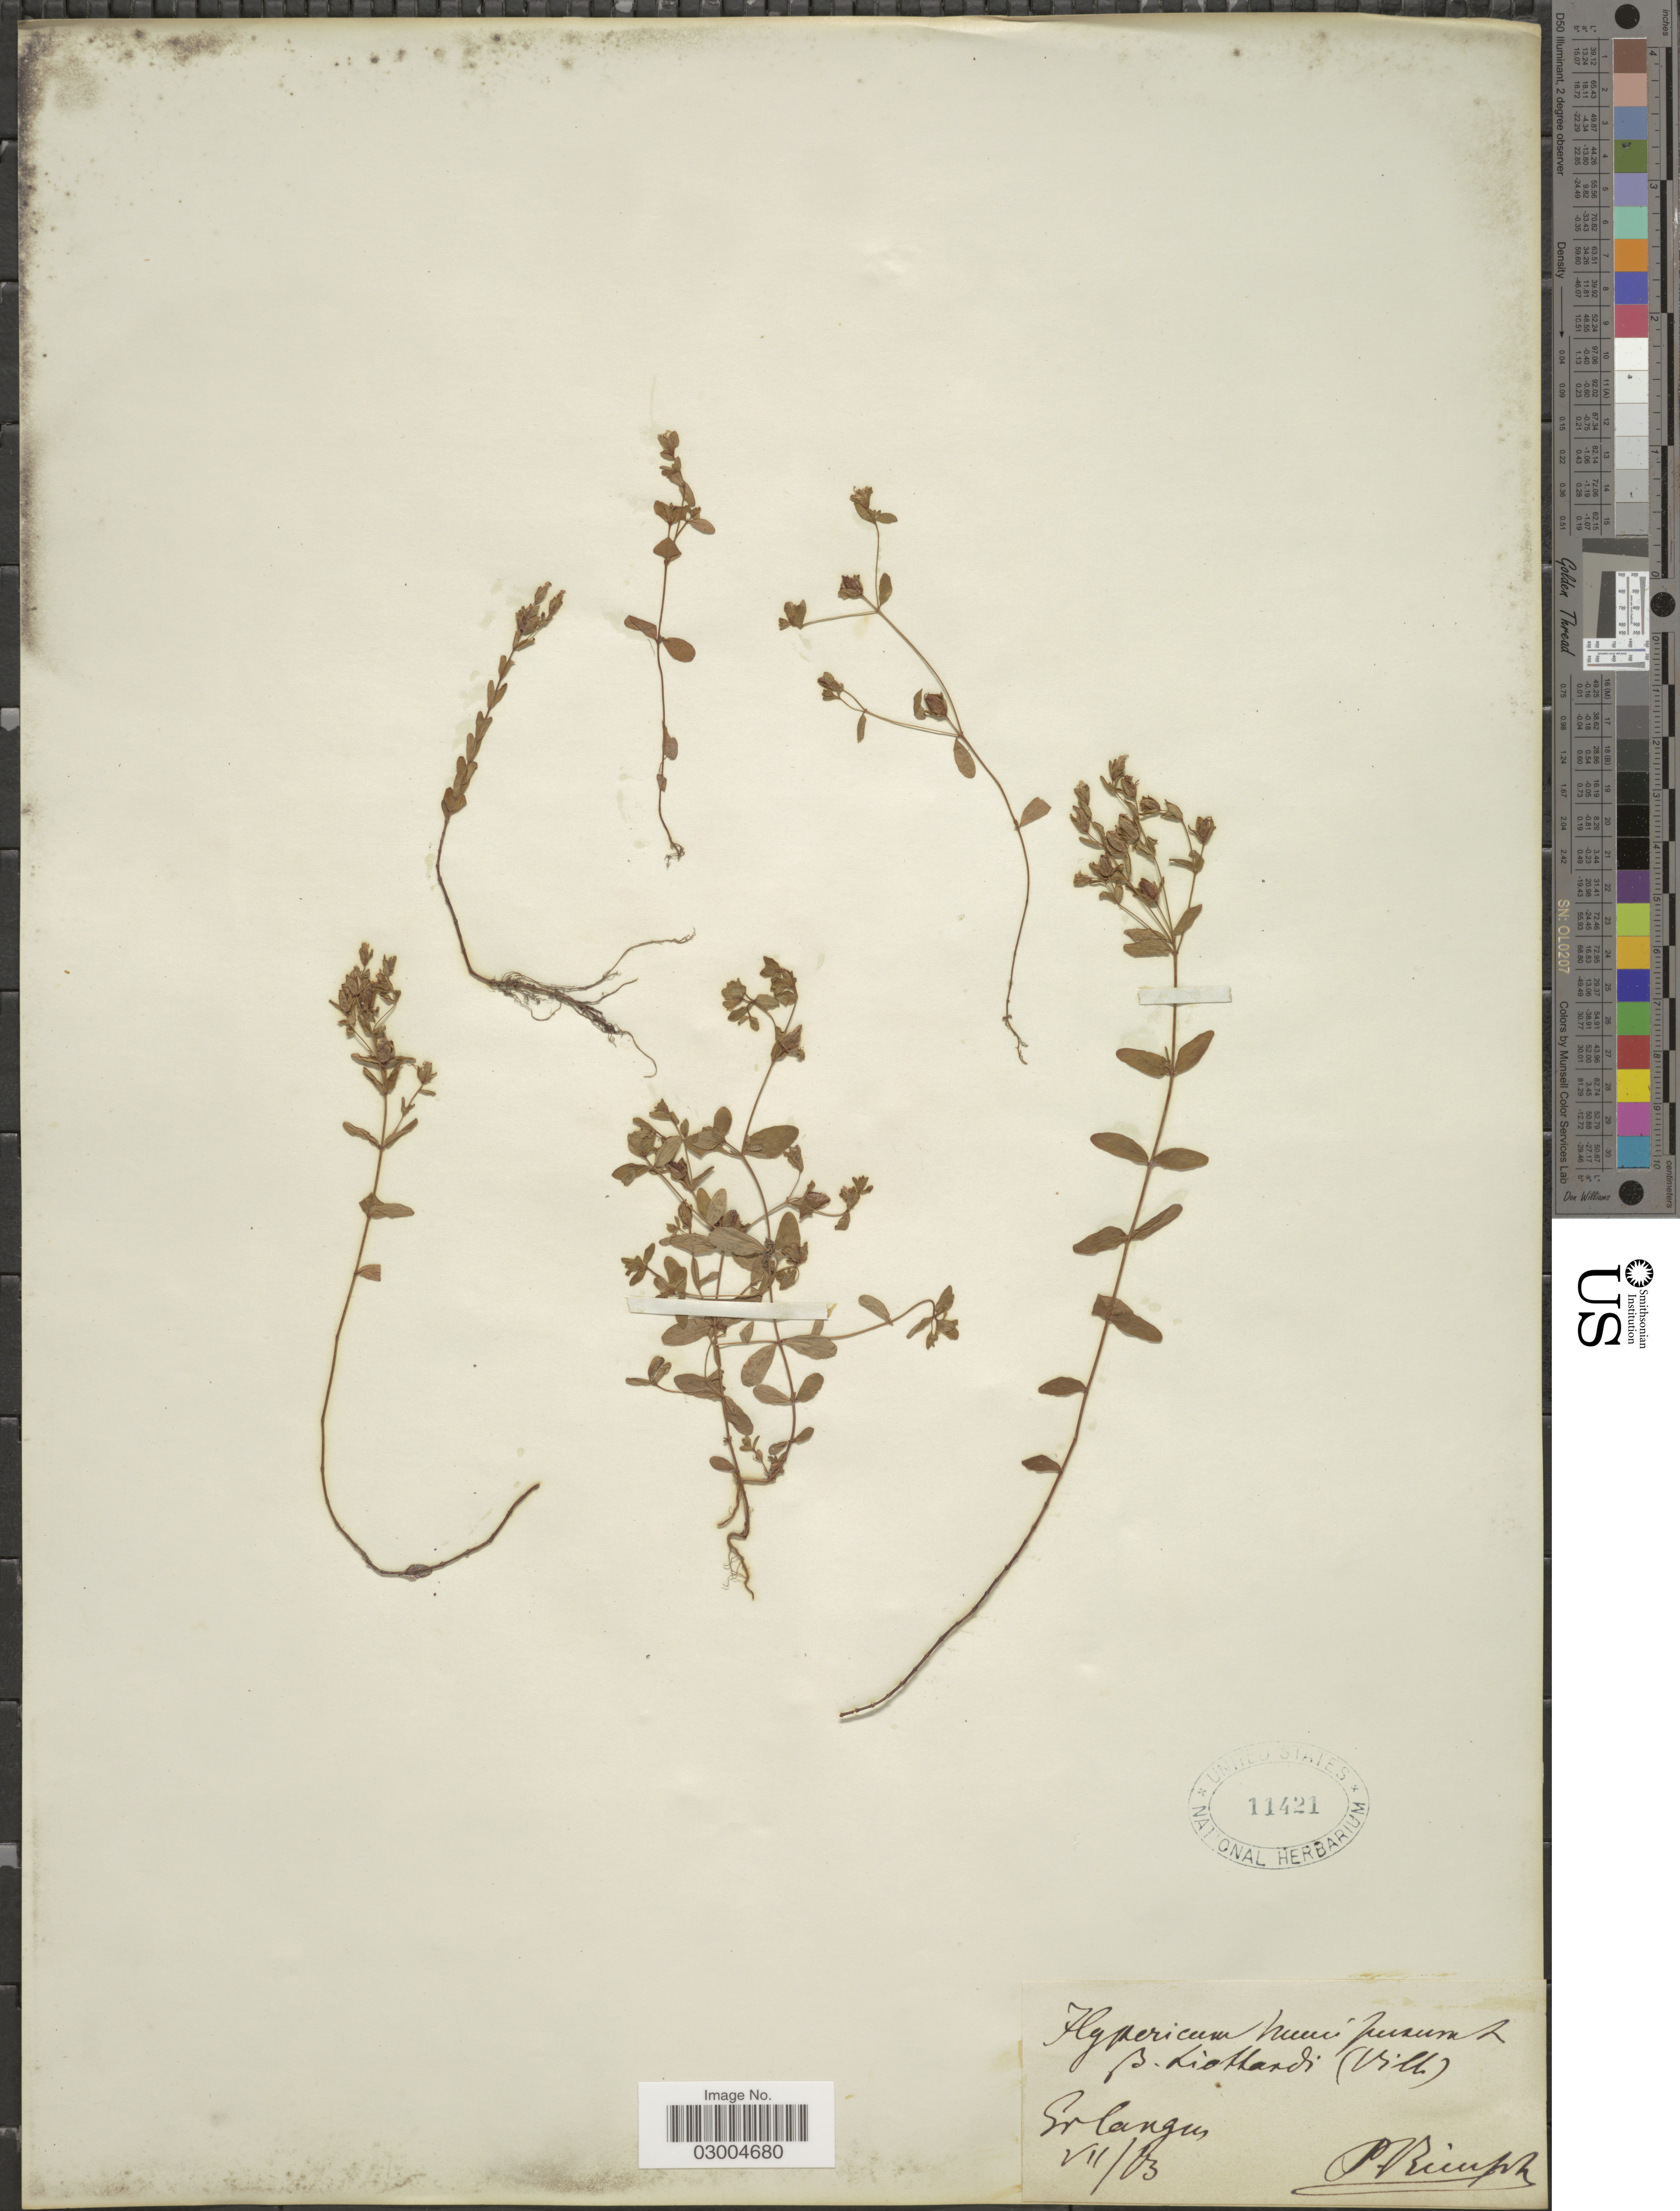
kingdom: Plantae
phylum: Tracheophyta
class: Magnoliopsida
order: Malpighiales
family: Hypericaceae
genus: Hypericum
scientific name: Hypericum humifusum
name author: L.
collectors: M. Reiuph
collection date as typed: Transcribed d/m/y: /7/13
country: Germany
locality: Erlangen.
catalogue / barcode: US 11421